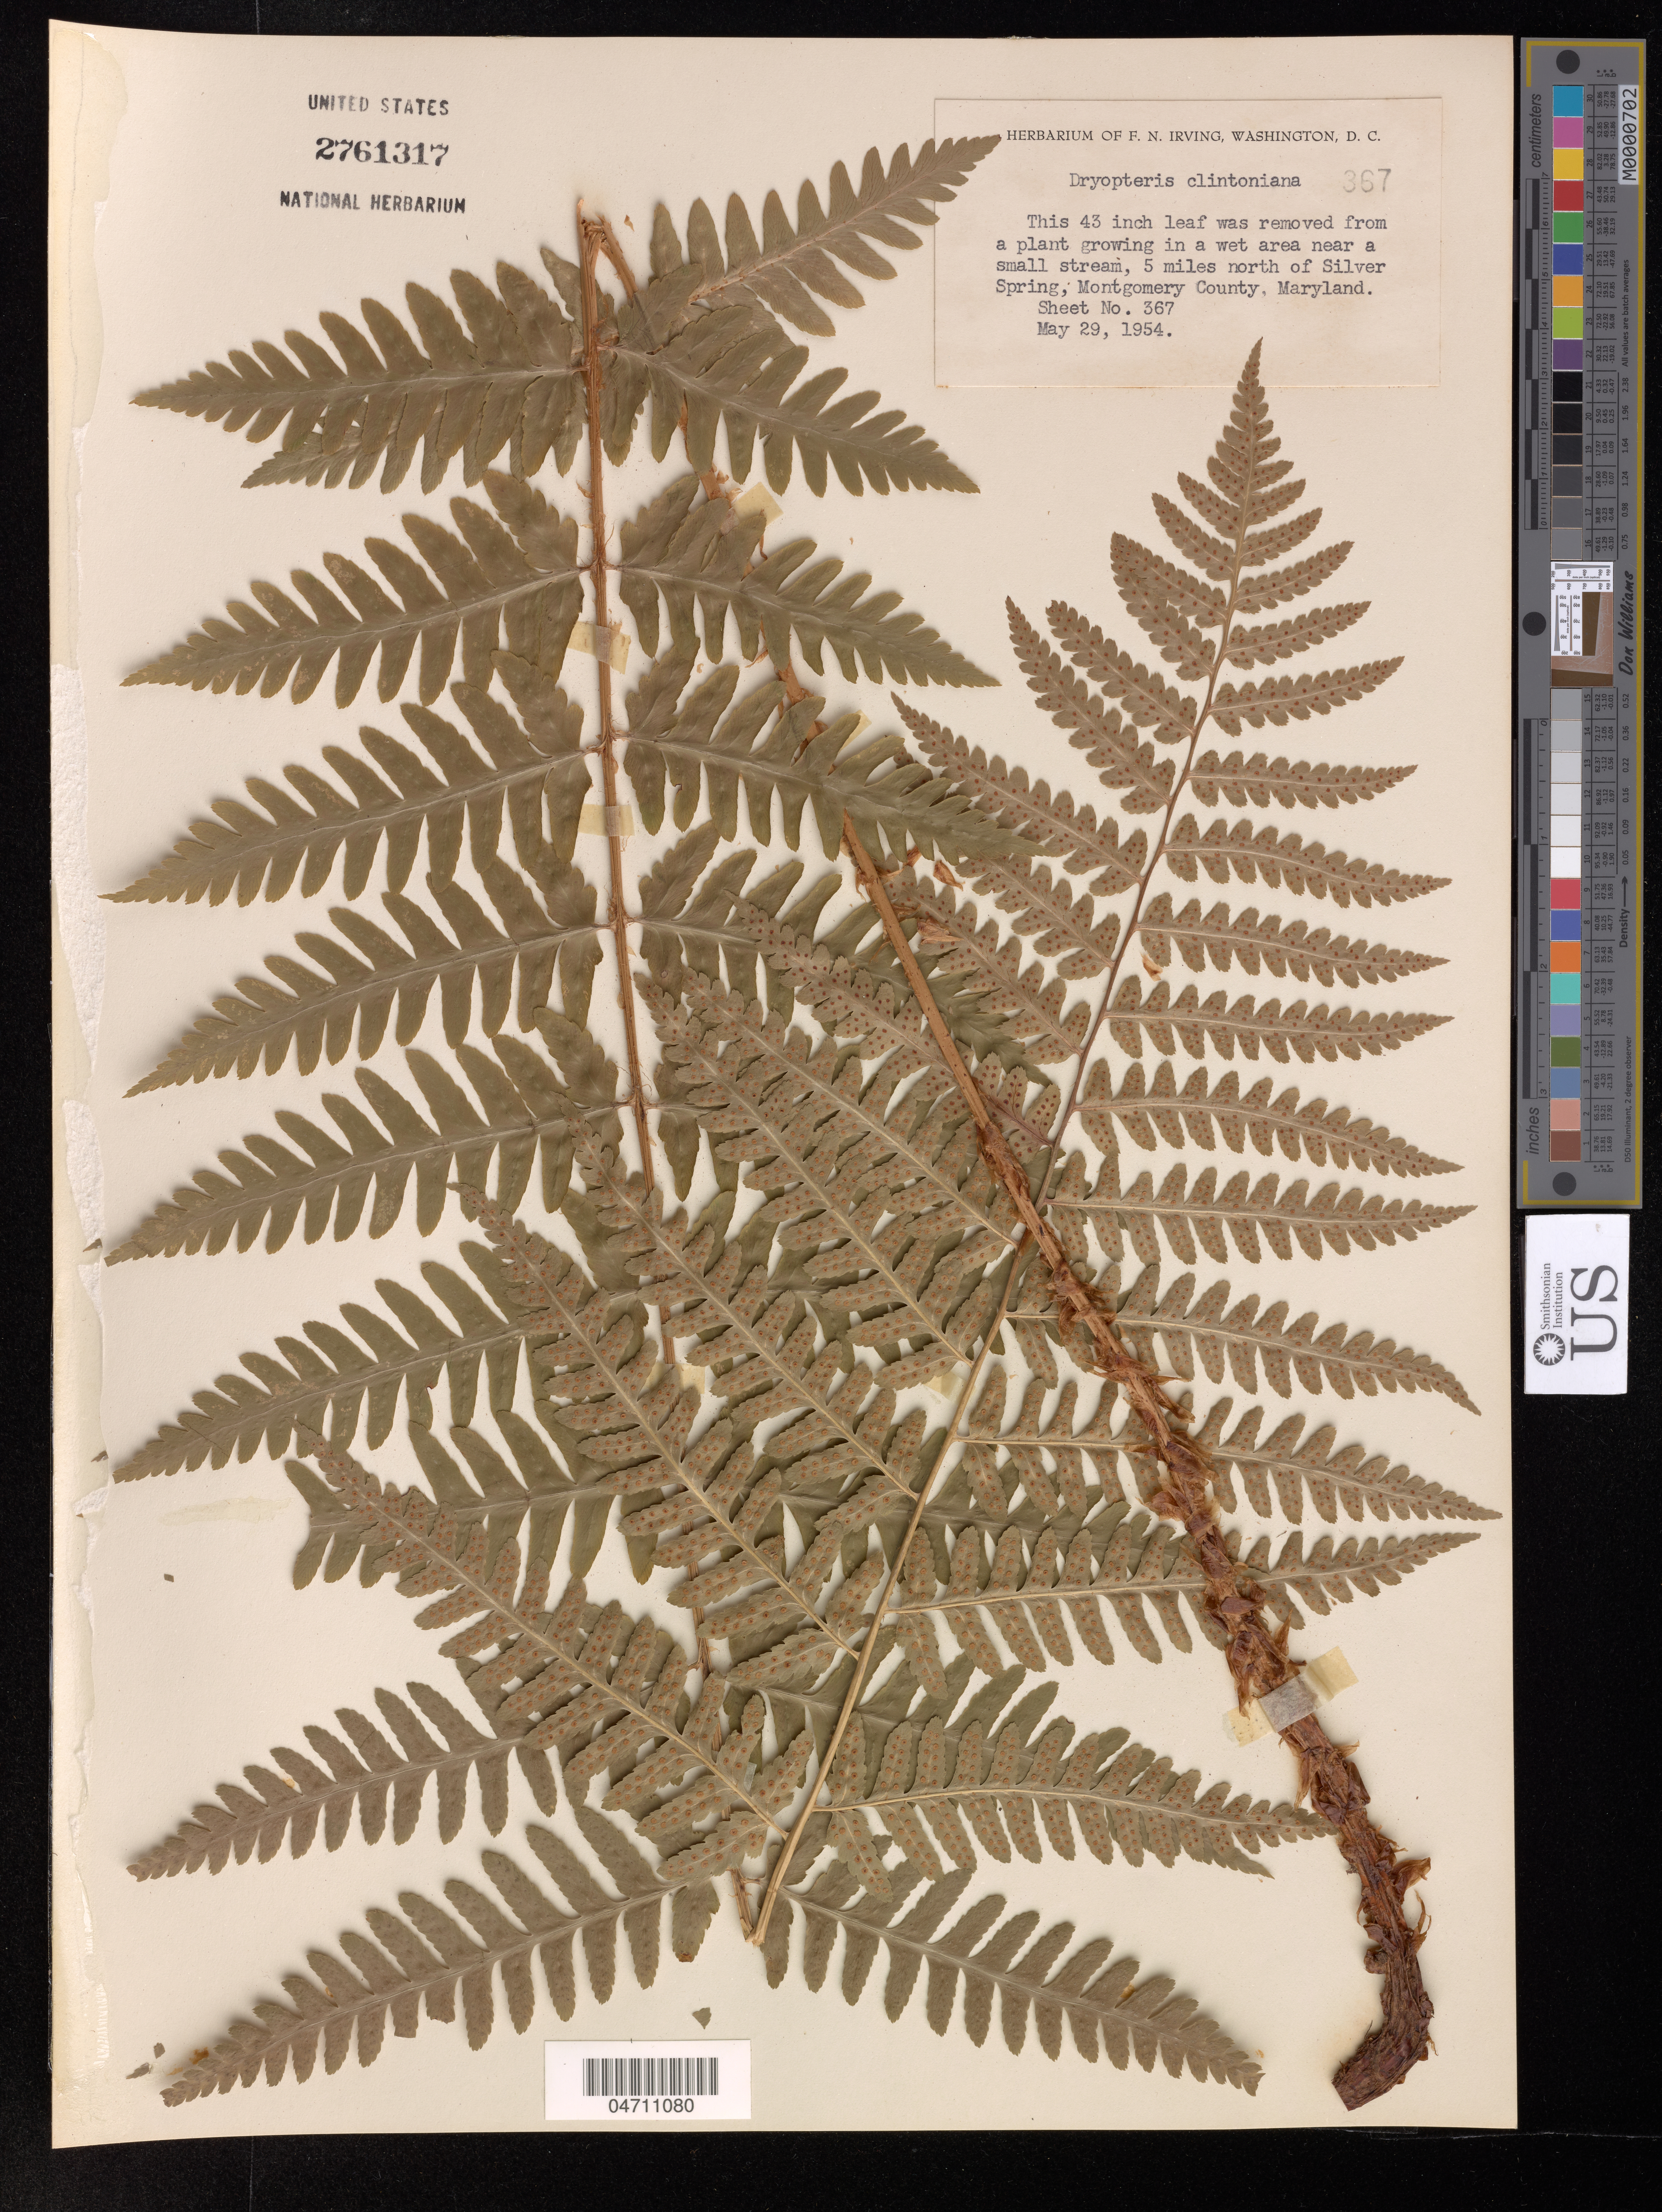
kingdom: Plantae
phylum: Tracheophyta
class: Polypodiopsida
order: Polypodiales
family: Dryopteridaceae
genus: Dryopteris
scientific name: Dryopteris clintoniana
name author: (D.C. Eaton) Dowell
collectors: ex herb. F.N. Irving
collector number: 367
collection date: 1954-05-29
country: United States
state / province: Maryland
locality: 5 miles north of Silver Spring; Montgomery County.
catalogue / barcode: US 2761317